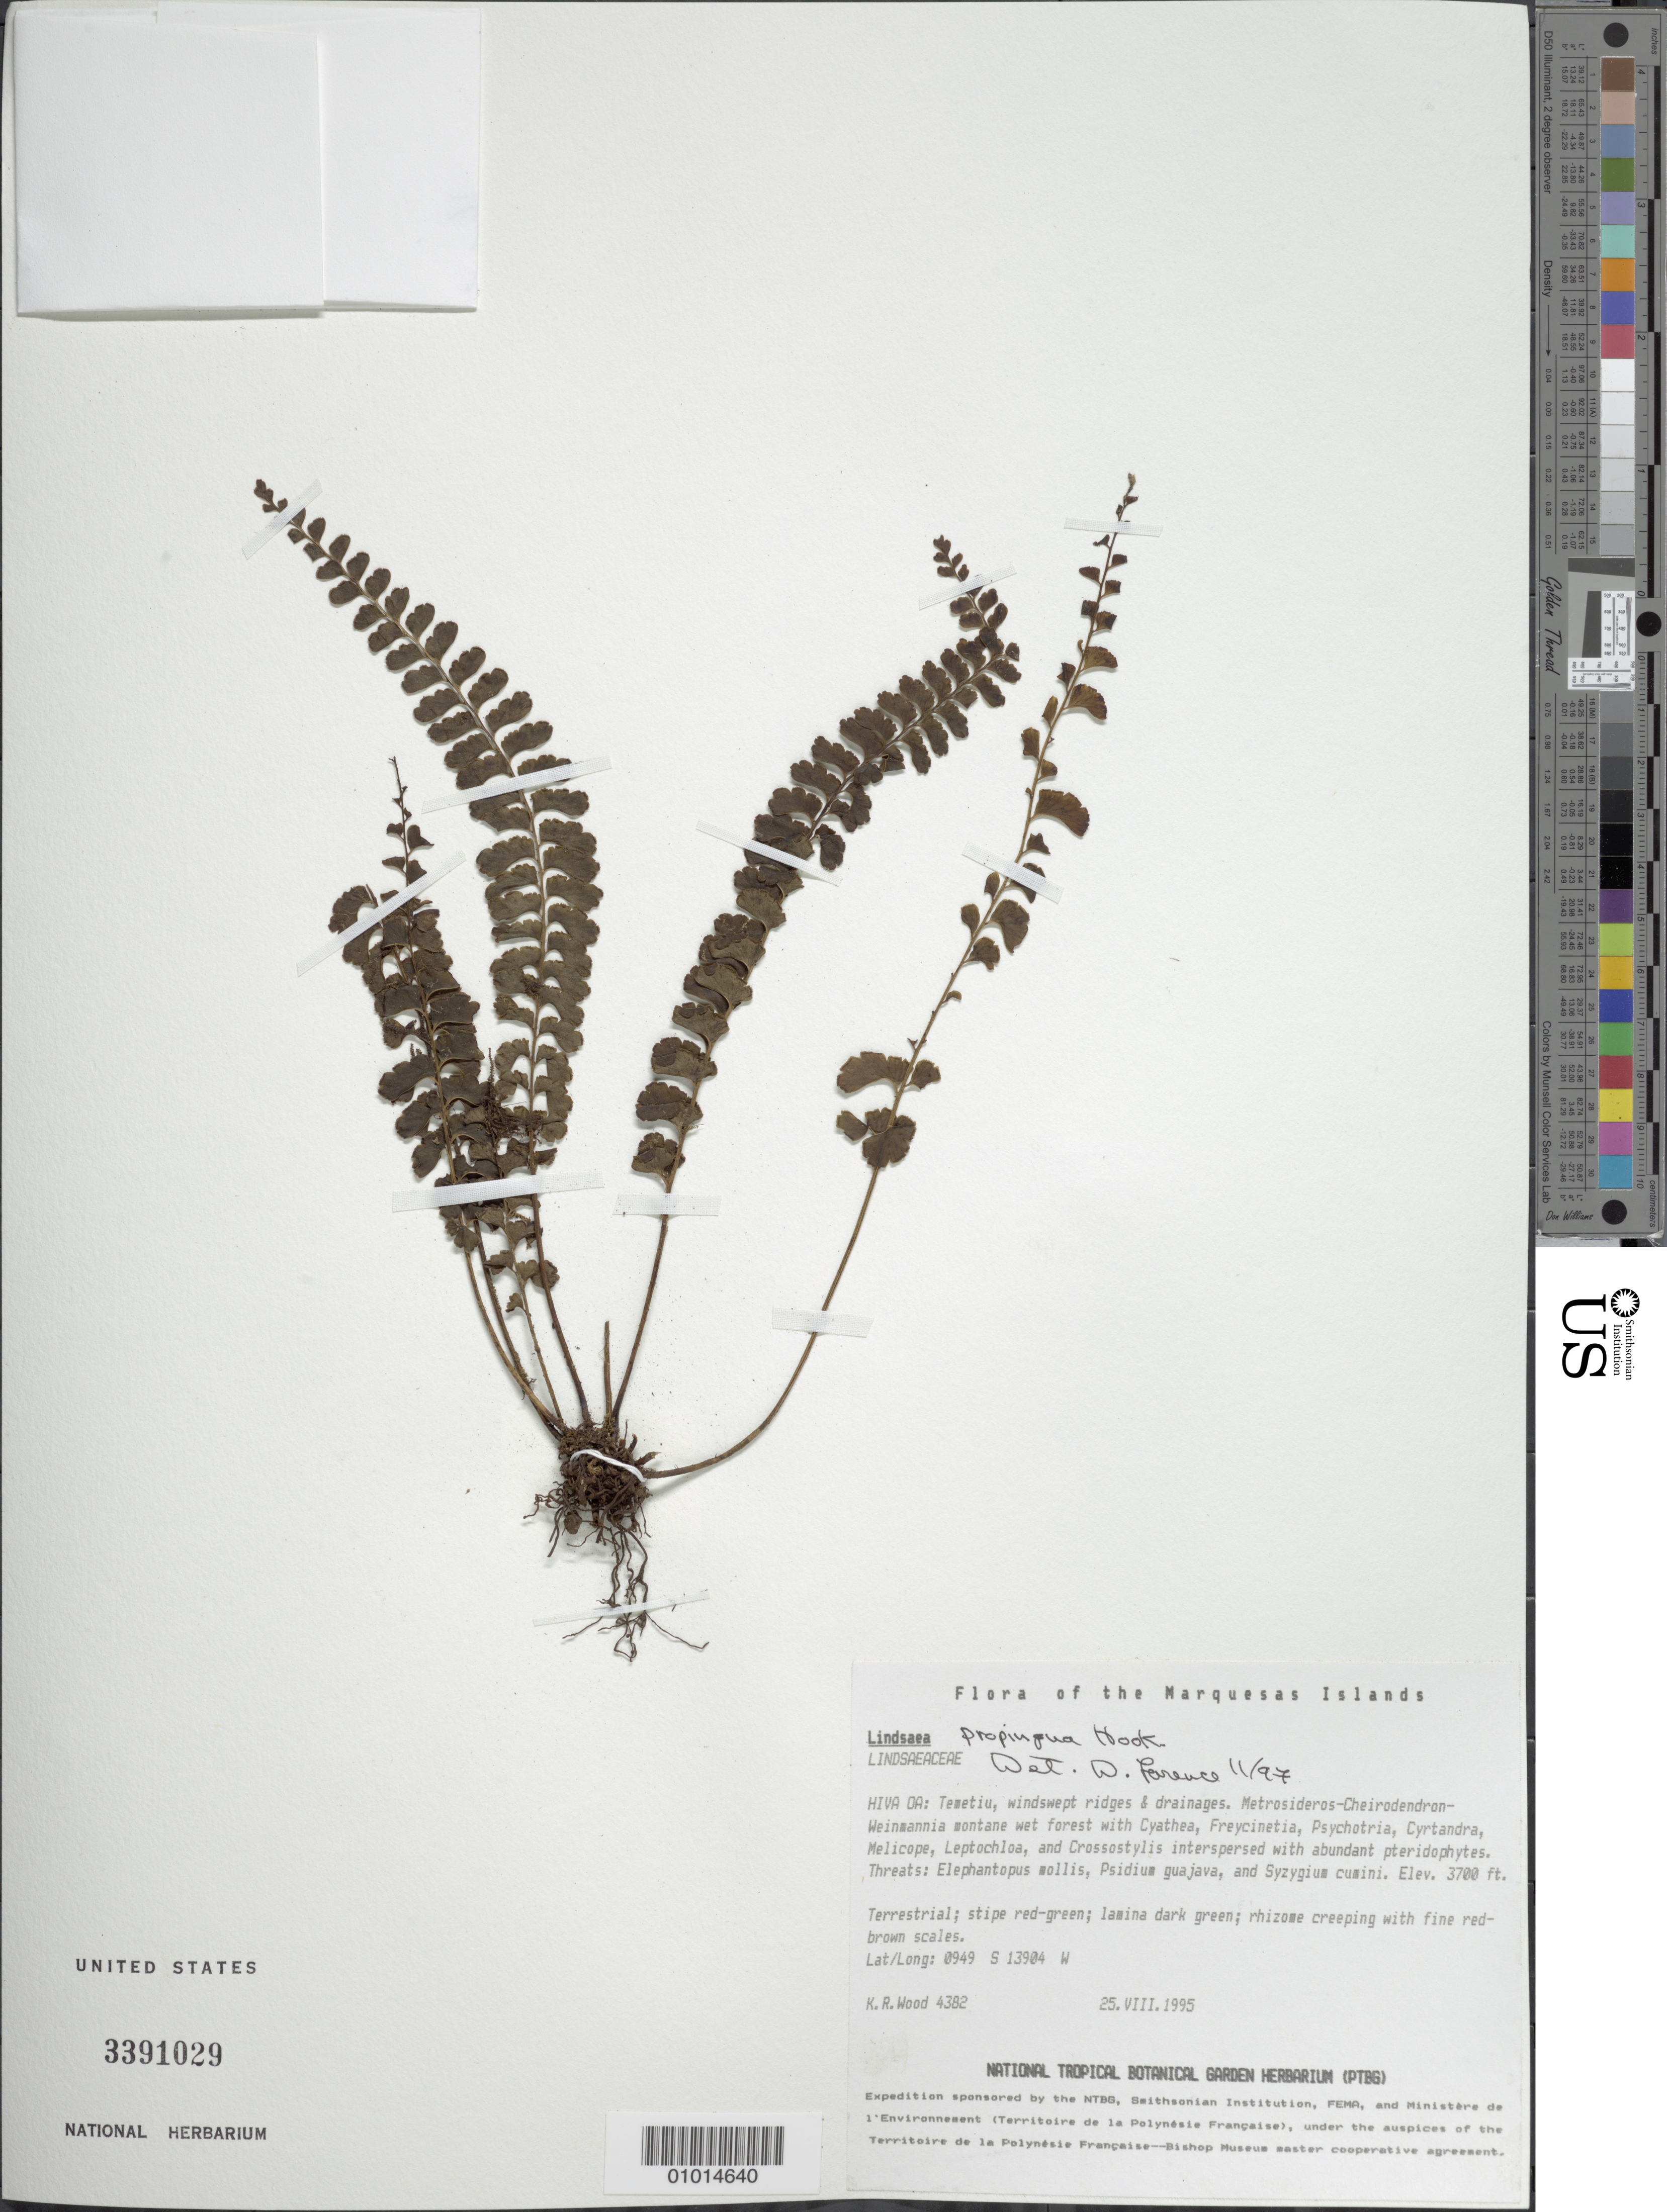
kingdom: Plantae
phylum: Tracheophyta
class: Polypodiopsida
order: Polypodiales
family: Lindsaeaceae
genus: Lindsaea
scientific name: Lindsaea propinqua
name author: Hook.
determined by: Lorence, David H., (PTBG), National Tropical Botanical Garden (UNITED STATES)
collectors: K. R. Wood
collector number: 4382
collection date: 1995-08-25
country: French Polynesia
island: Hiva Oa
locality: Temetiu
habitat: Windswept ridges and drainages, In Metrosideros-Cheirodendron-Weinmannia montane wet forest and Cyathea-Freycinetia interspersed with rich pteridophyte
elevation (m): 1128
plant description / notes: Det. "aff. Lindsaea pulchra var." by Takehisa Nakamura 3 July 2007. DL believes it is a depauperate form of L. propinqua, as L. pulchra is not know from French Polynesia.; Elaphantopsis mollis, Psidium guajava, Syzygium cuminii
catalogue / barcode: US 3391029